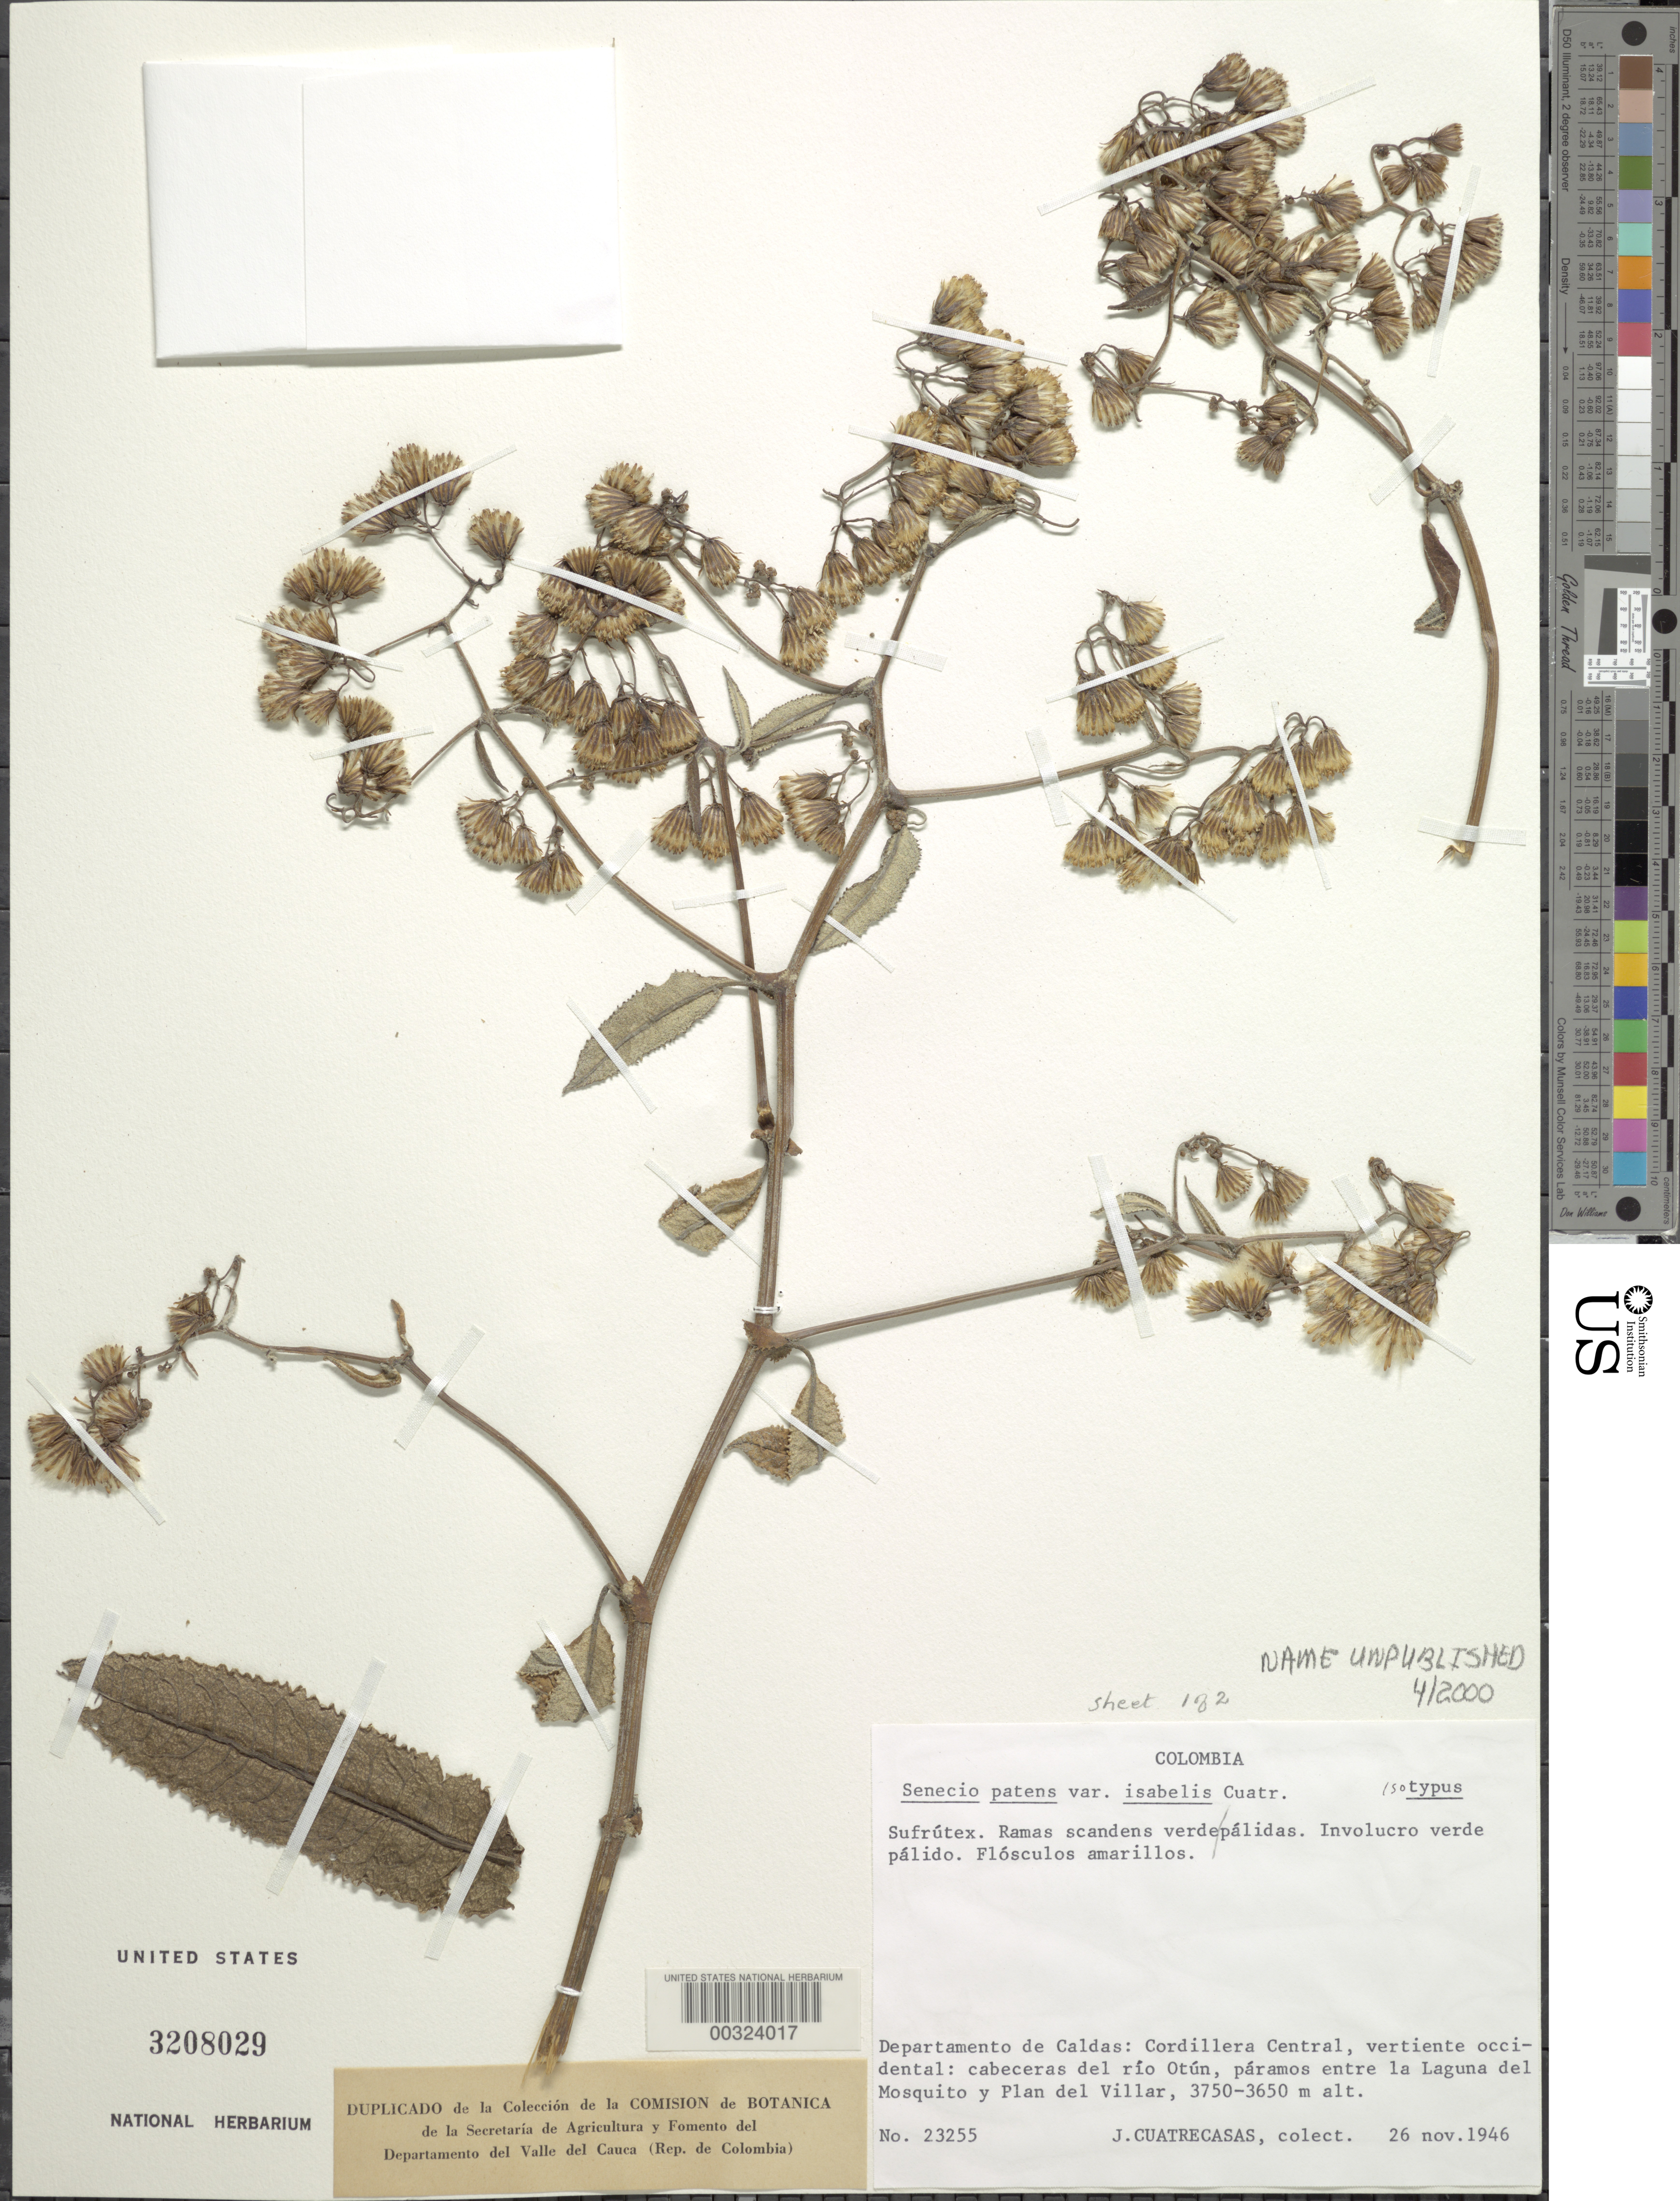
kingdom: Plantae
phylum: Tracheophyta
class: Magnoliopsida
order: Asterales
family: Asteraceae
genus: Senecio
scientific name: Senecio patens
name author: (Kunth) DC.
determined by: Salomon, Luciana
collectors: J. Cuatrecasas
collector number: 23255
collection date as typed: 26 Nov 1946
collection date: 1946-11-26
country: Colombia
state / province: Caldas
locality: Cordillera Central, Vertiente Occidental, Cabecera del Rio Otun, Paramos entre la Laguna del Mosquito y Plan del Villar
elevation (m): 3650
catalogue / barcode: US 3208029